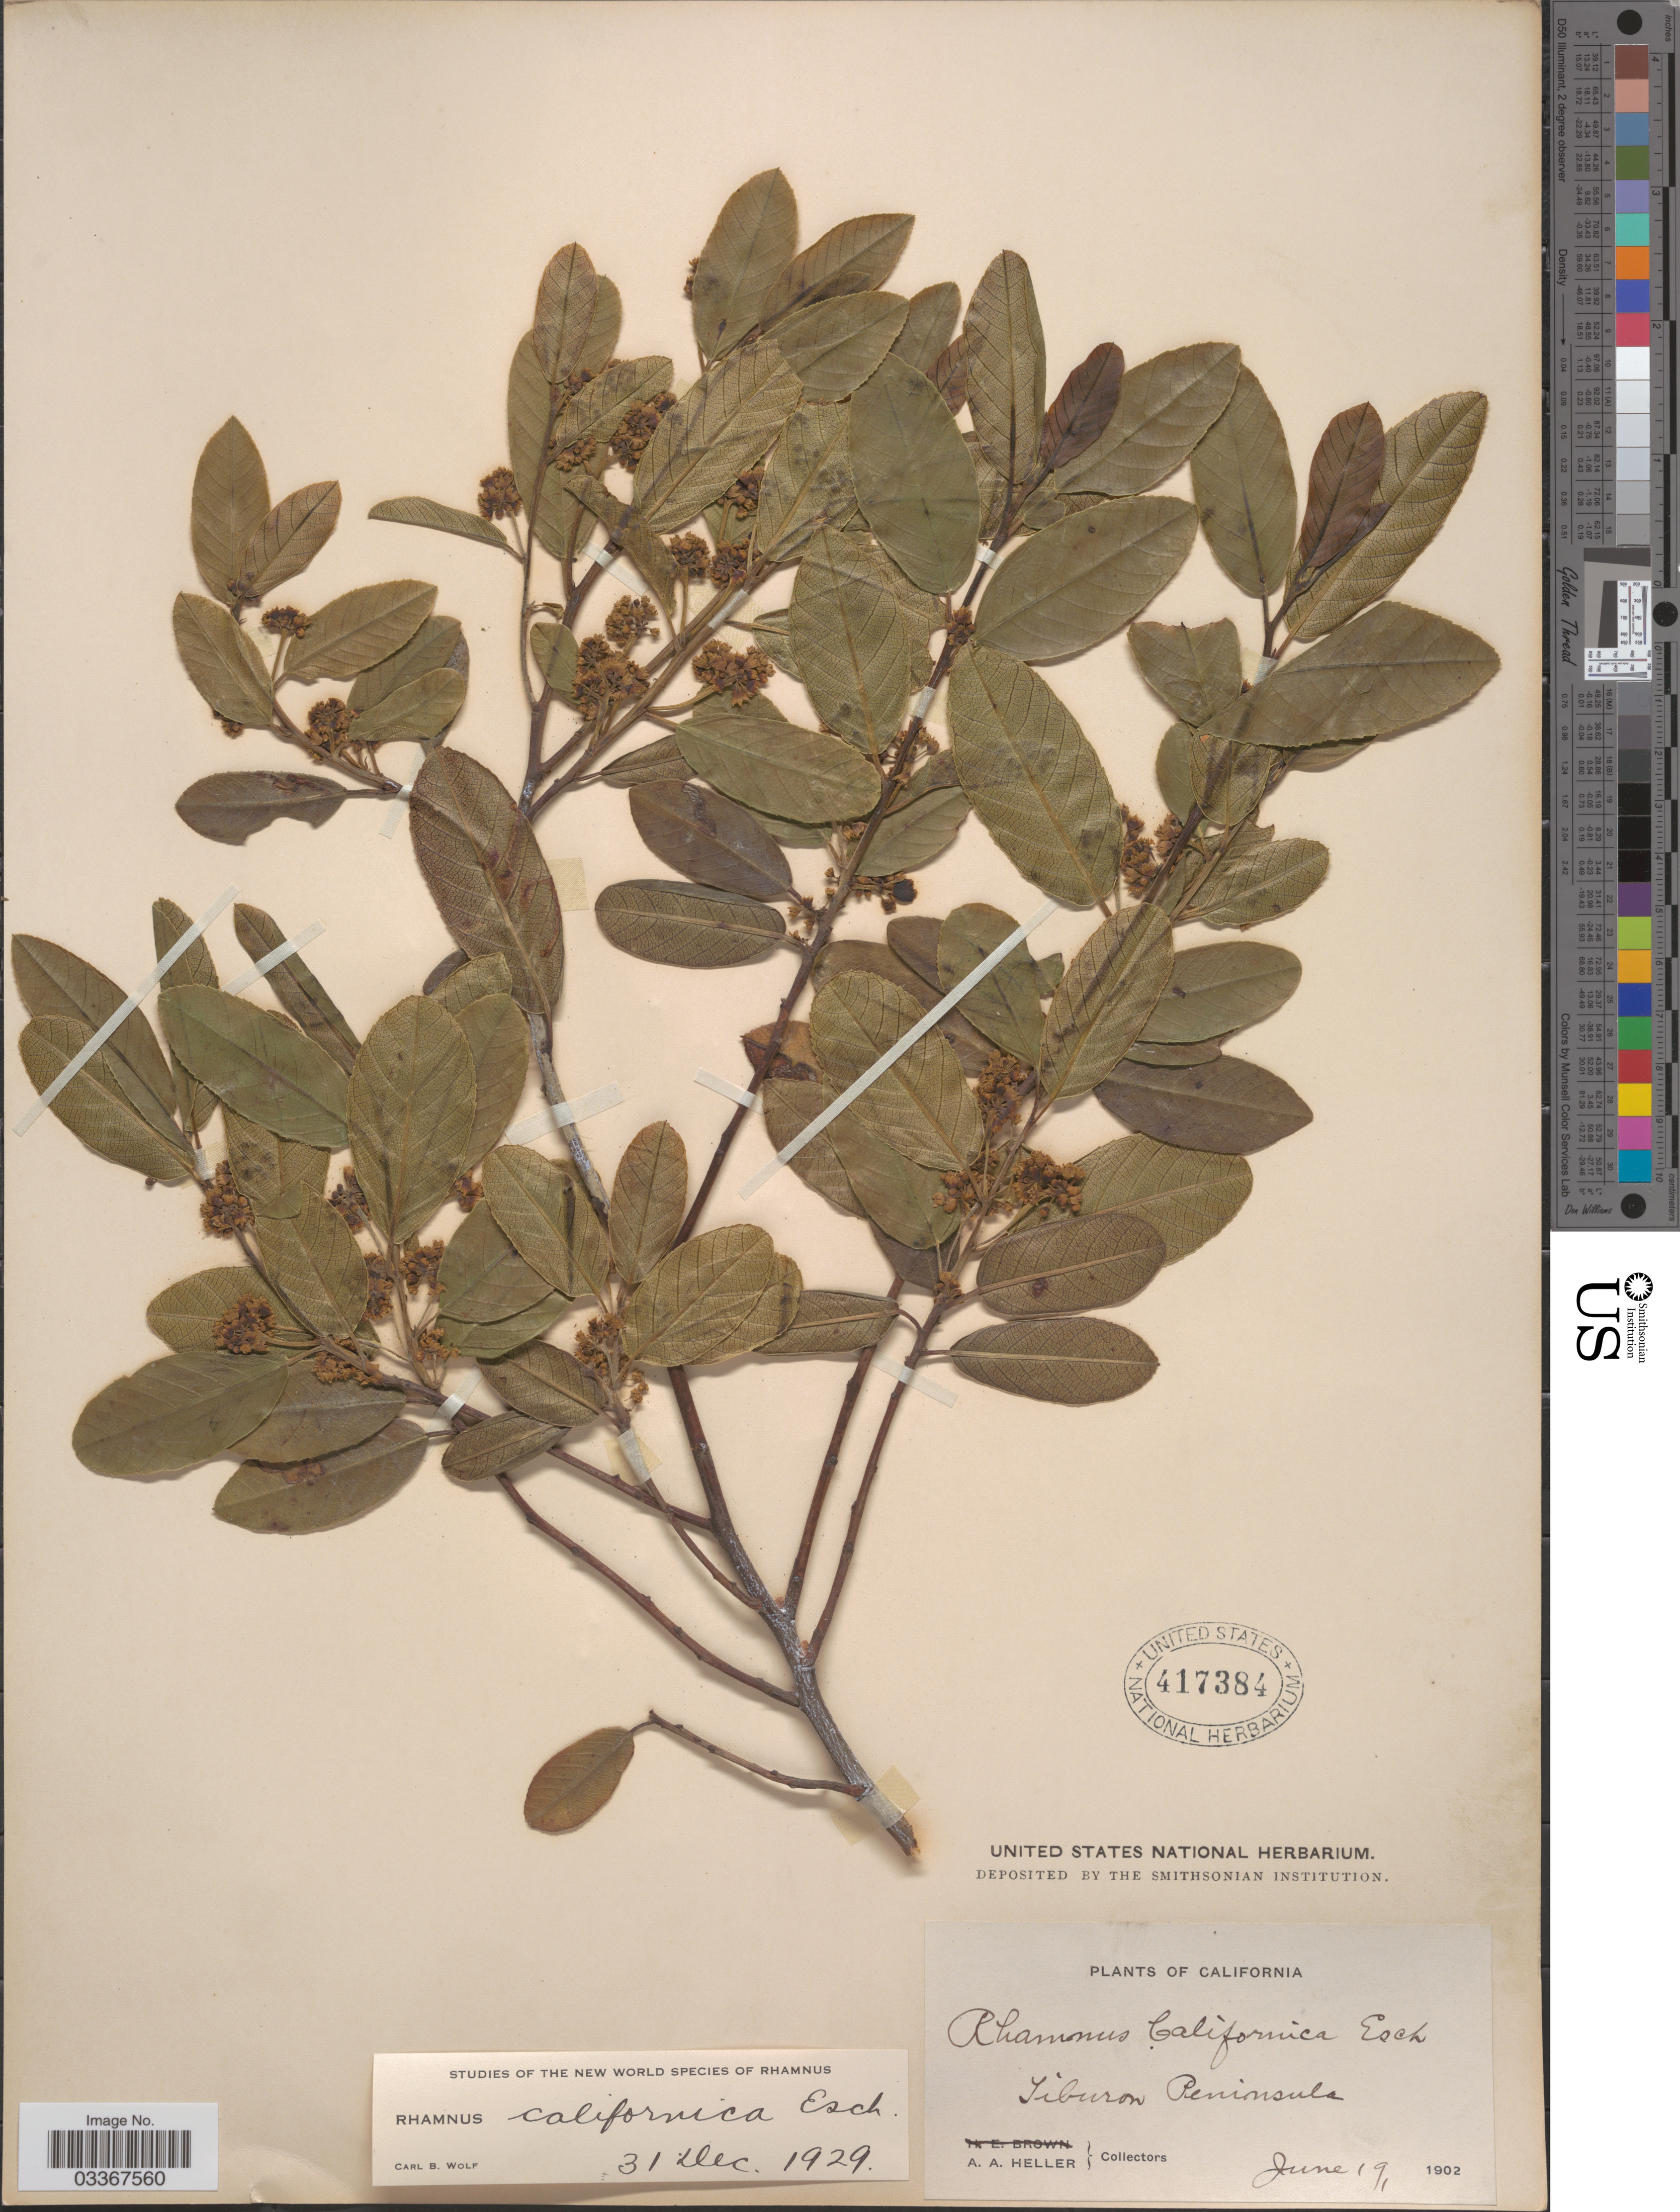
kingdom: Plantae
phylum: Tracheophyta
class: Magnoliopsida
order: Rosales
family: Rhamnaceae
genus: Frangula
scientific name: Frangula californica subsp. californica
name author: (Eschsch.) A. Gray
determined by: Strong, Mark T., (BOT), Smithsonian Institution - National Museum of Natural History (UNITED STATES)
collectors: A. A. Heller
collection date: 1902-06-19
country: United States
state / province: California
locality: Tiburon Peninsula.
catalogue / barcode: US 417384